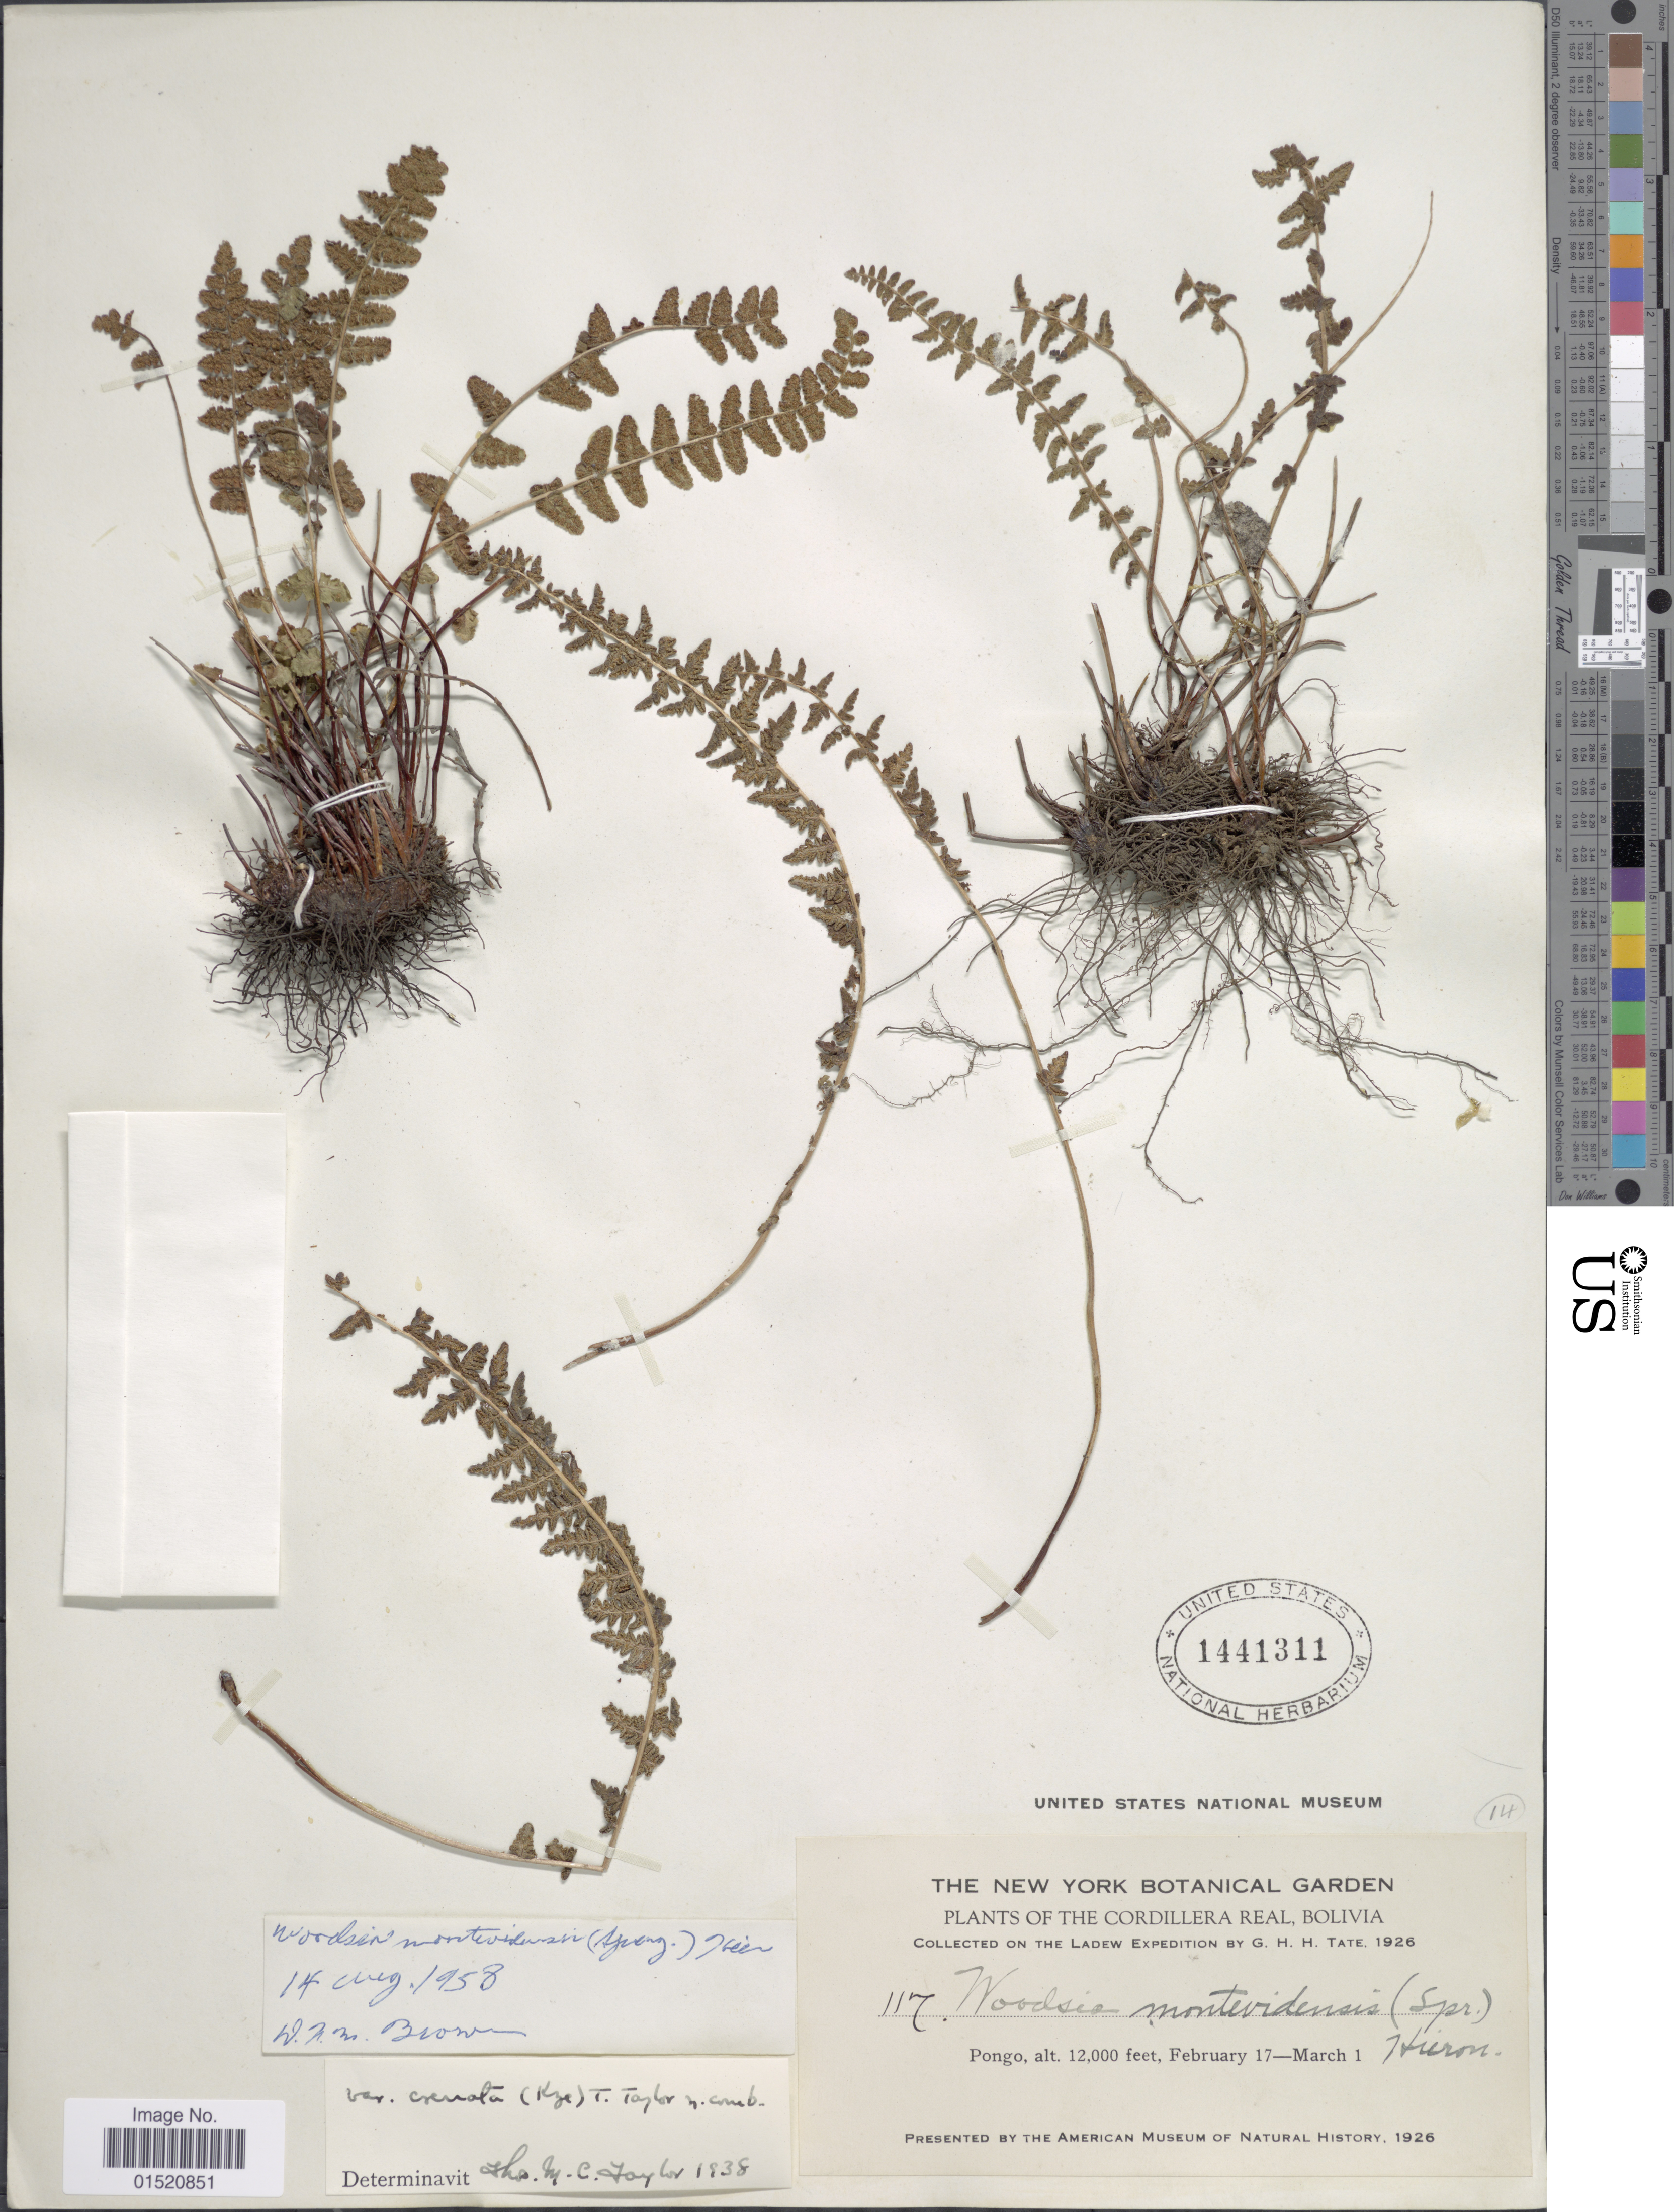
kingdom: Plantae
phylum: Tracheophyta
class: Polypodiopsida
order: Polypodiales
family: Woodsiaceae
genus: Woodsia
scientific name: Woodsia montevidensis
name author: (Spreng.) Hieron.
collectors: G. H. H.Tate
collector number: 117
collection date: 1926-02-17/1926-03-01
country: Bolivia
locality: The Cordillera Real, Pongo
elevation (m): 3658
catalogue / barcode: US 1441311